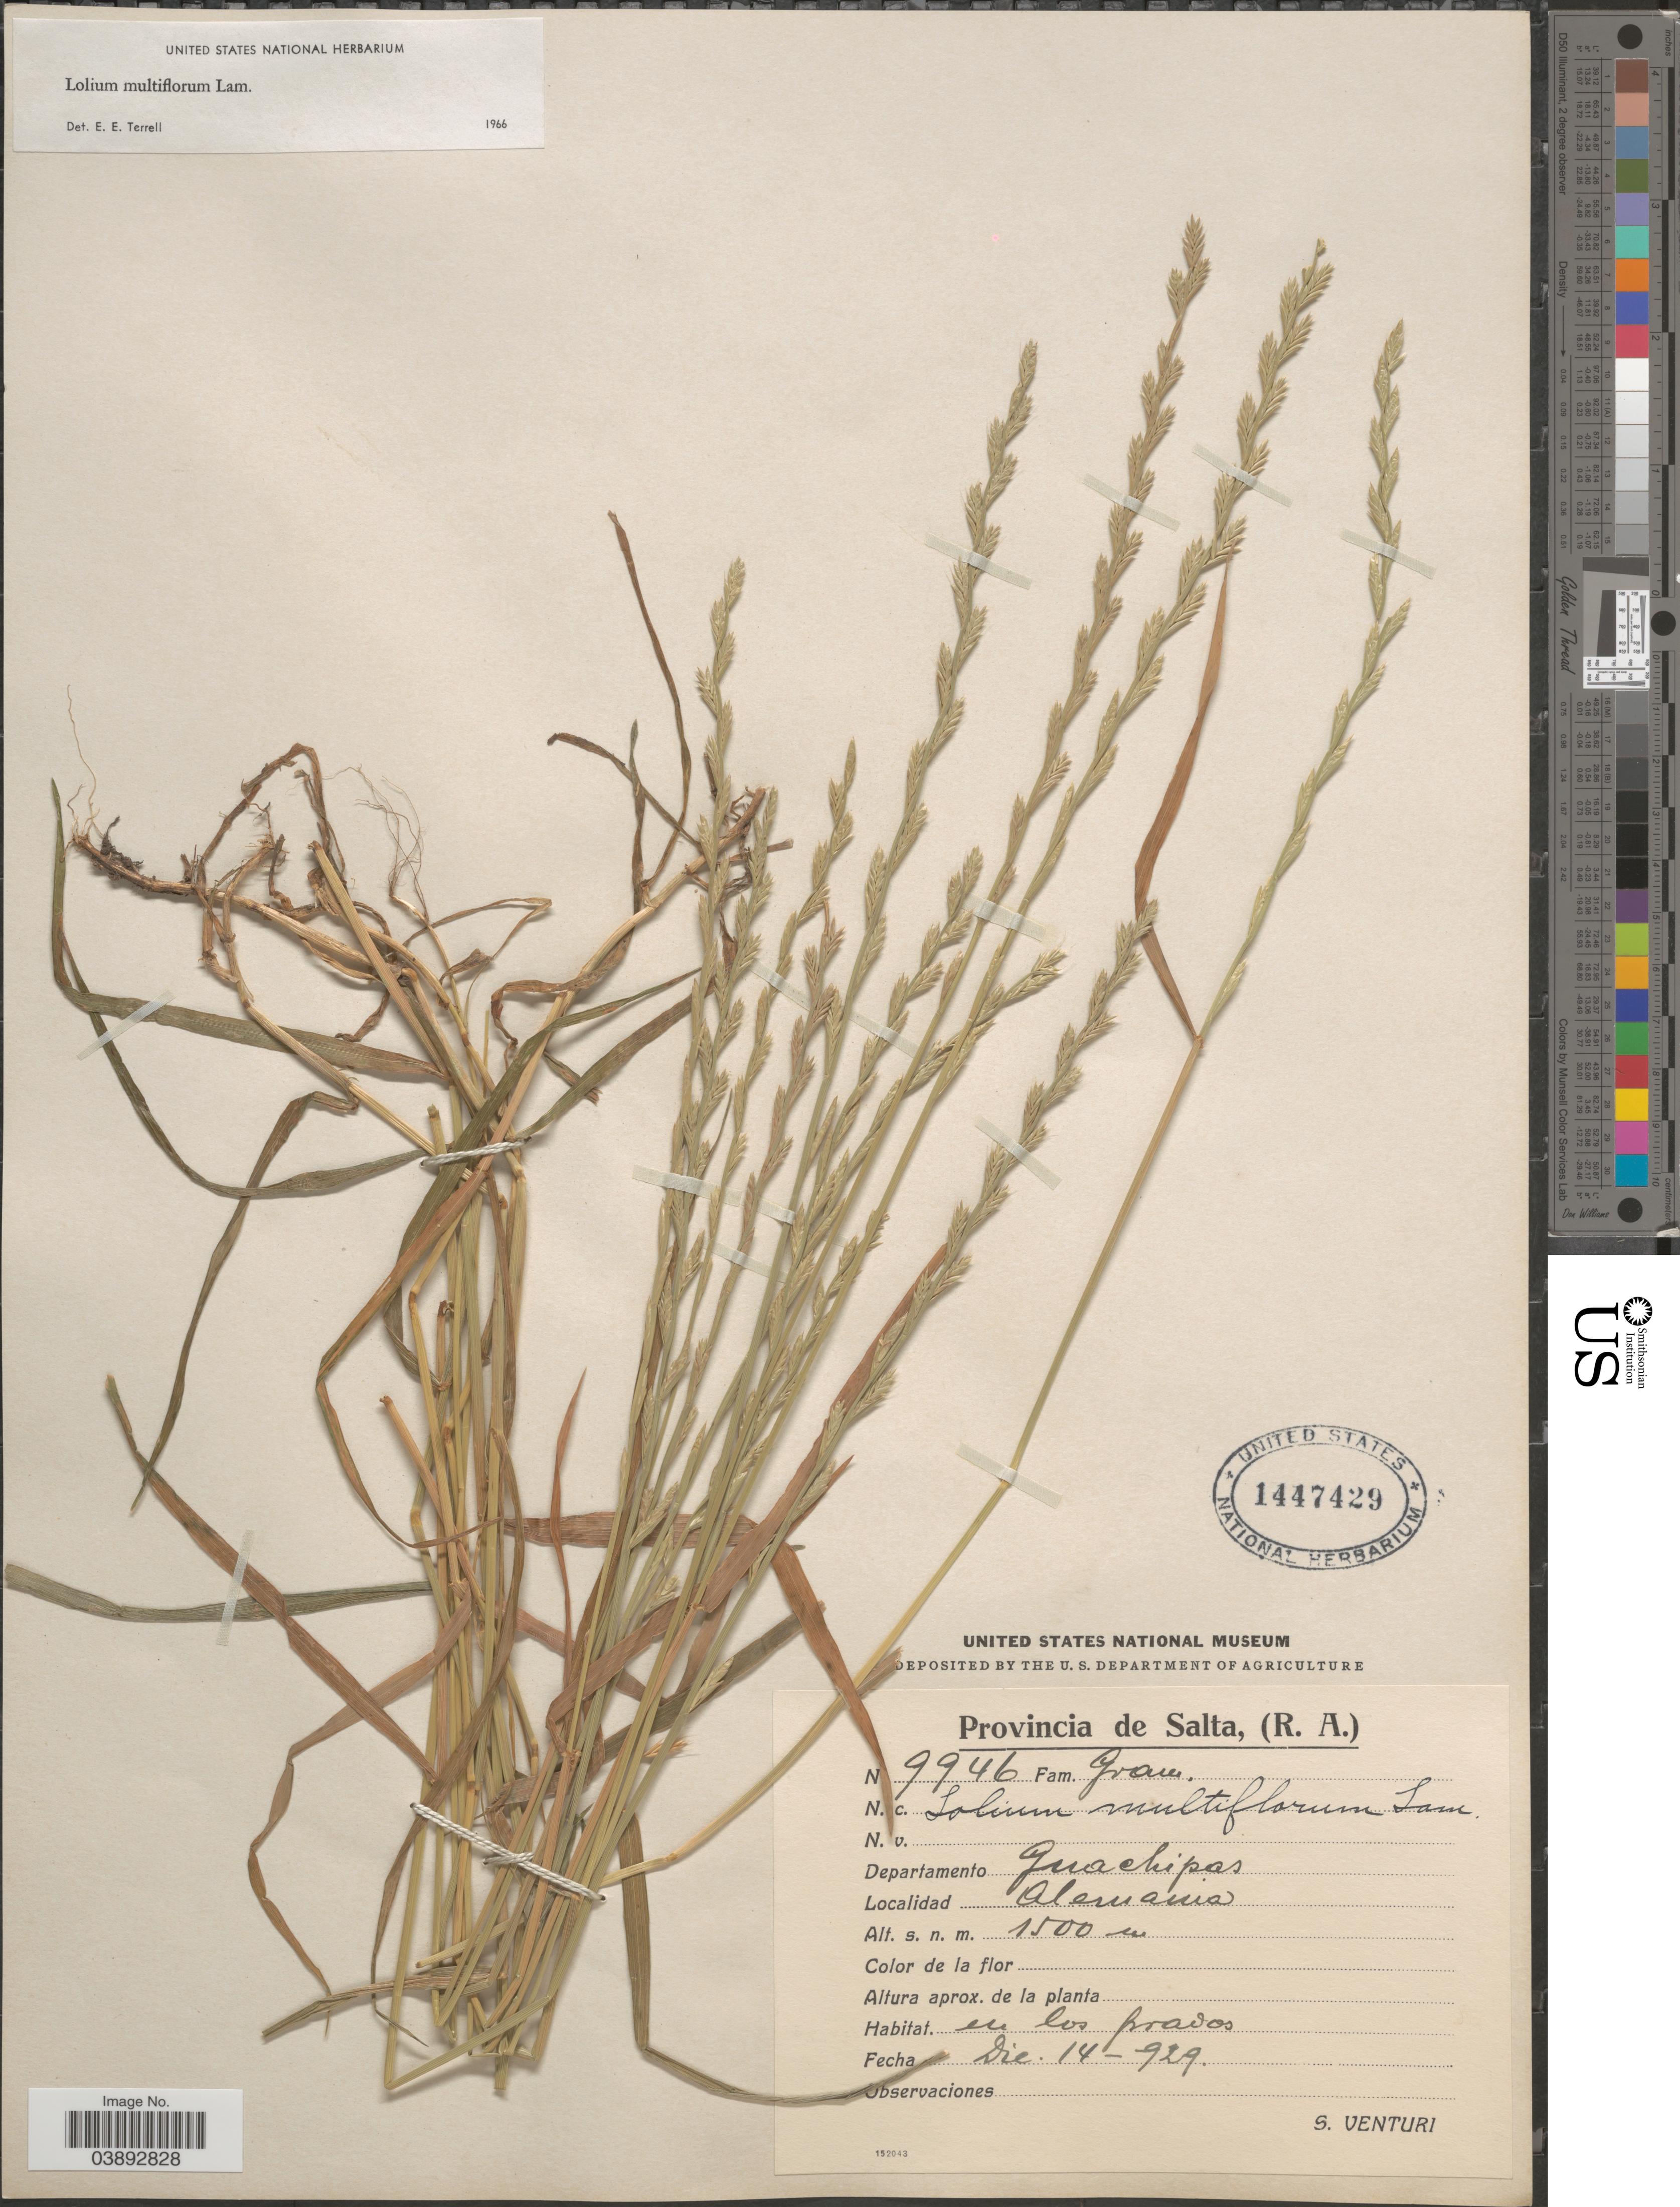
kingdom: Plantae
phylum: Tracheophyta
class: Liliopsida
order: Poales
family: Poaceae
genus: Lolium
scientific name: Lolium multiflorum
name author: Lam.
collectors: S. Venturi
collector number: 9946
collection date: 1929-12-14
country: Argentina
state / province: Salta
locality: Departamento Guachipas. Alemania.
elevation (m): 1500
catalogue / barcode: US 1447429